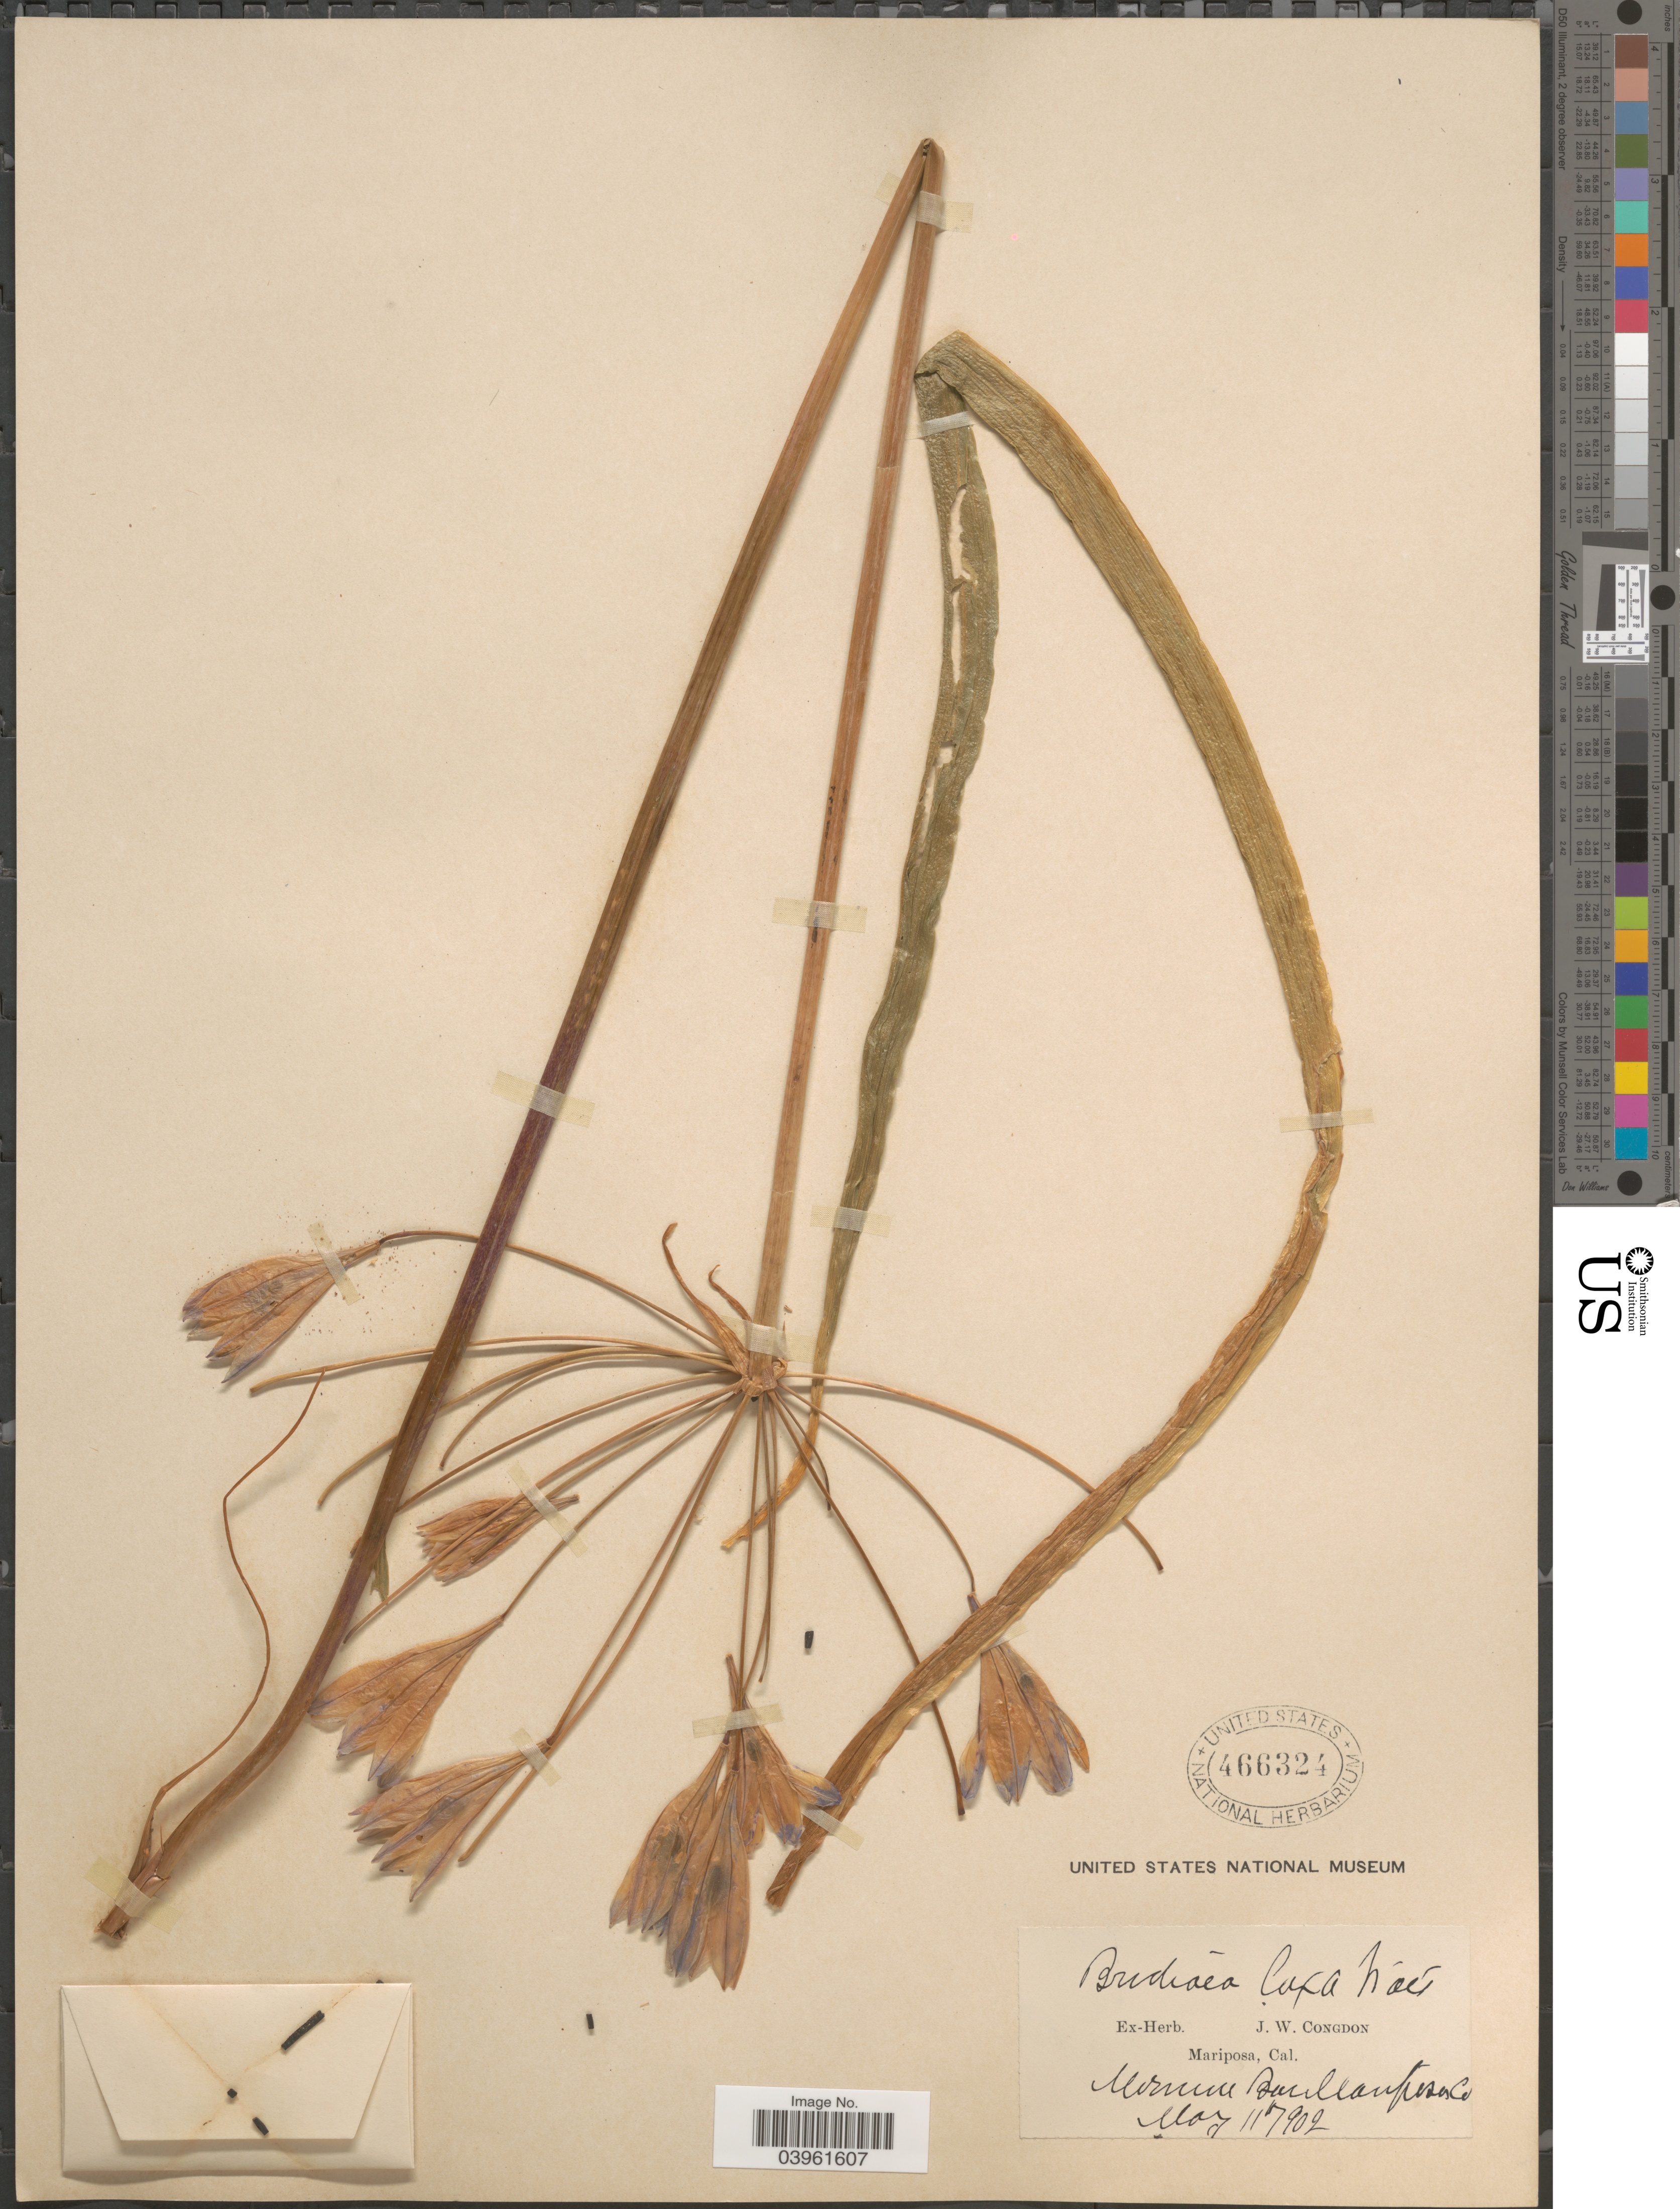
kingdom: Plantae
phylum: Tracheophyta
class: Liliopsida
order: Asparagales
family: Asparagaceae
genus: Triteleia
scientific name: Triteleia laxa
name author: Benth.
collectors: ex herb. J. W. Congdon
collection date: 1902-05-11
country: United States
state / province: California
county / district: Mariposa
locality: Mariposa. Mormon Bar Mariposa Co.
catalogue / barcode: US 466324